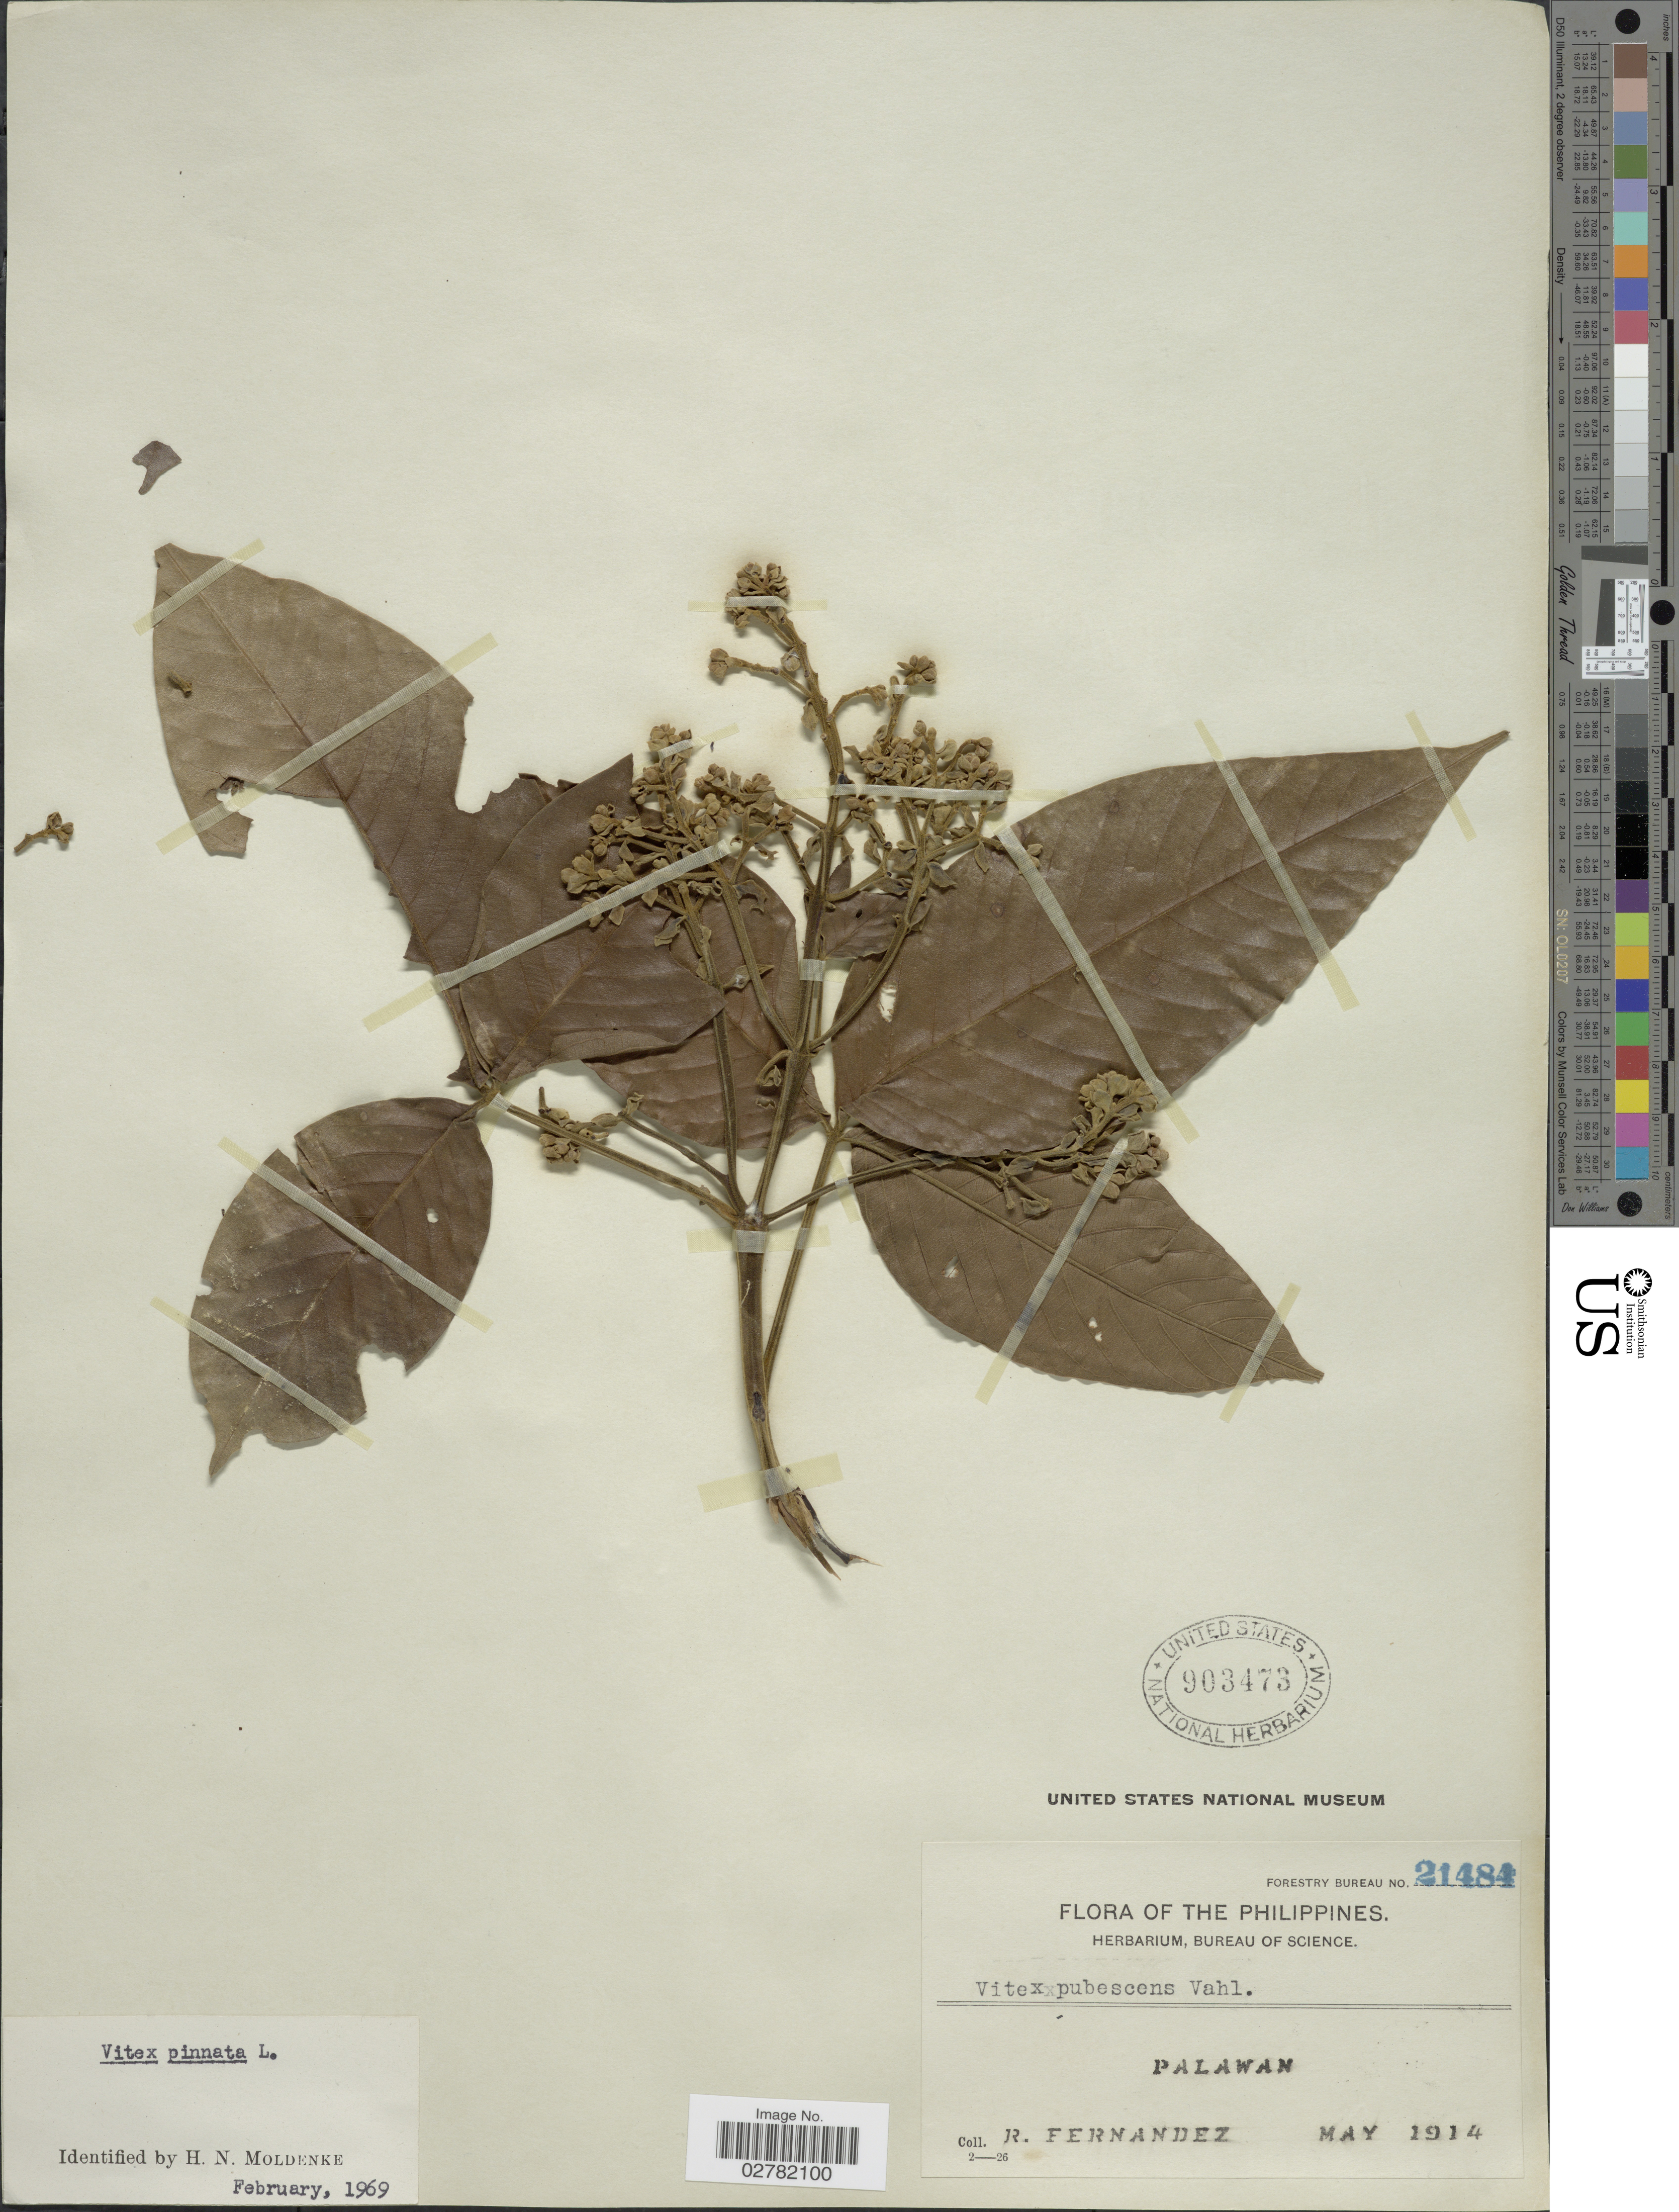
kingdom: Plantae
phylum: Tracheophyta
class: Magnoliopsida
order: Lamiales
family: Lamiaceae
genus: Vitex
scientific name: Vitex pinnata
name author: L.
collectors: R. Fernandez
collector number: Forestry Bureau 21484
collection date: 1914-05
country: Philippines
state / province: Mimaropa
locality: Palawan.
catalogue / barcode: US 903473